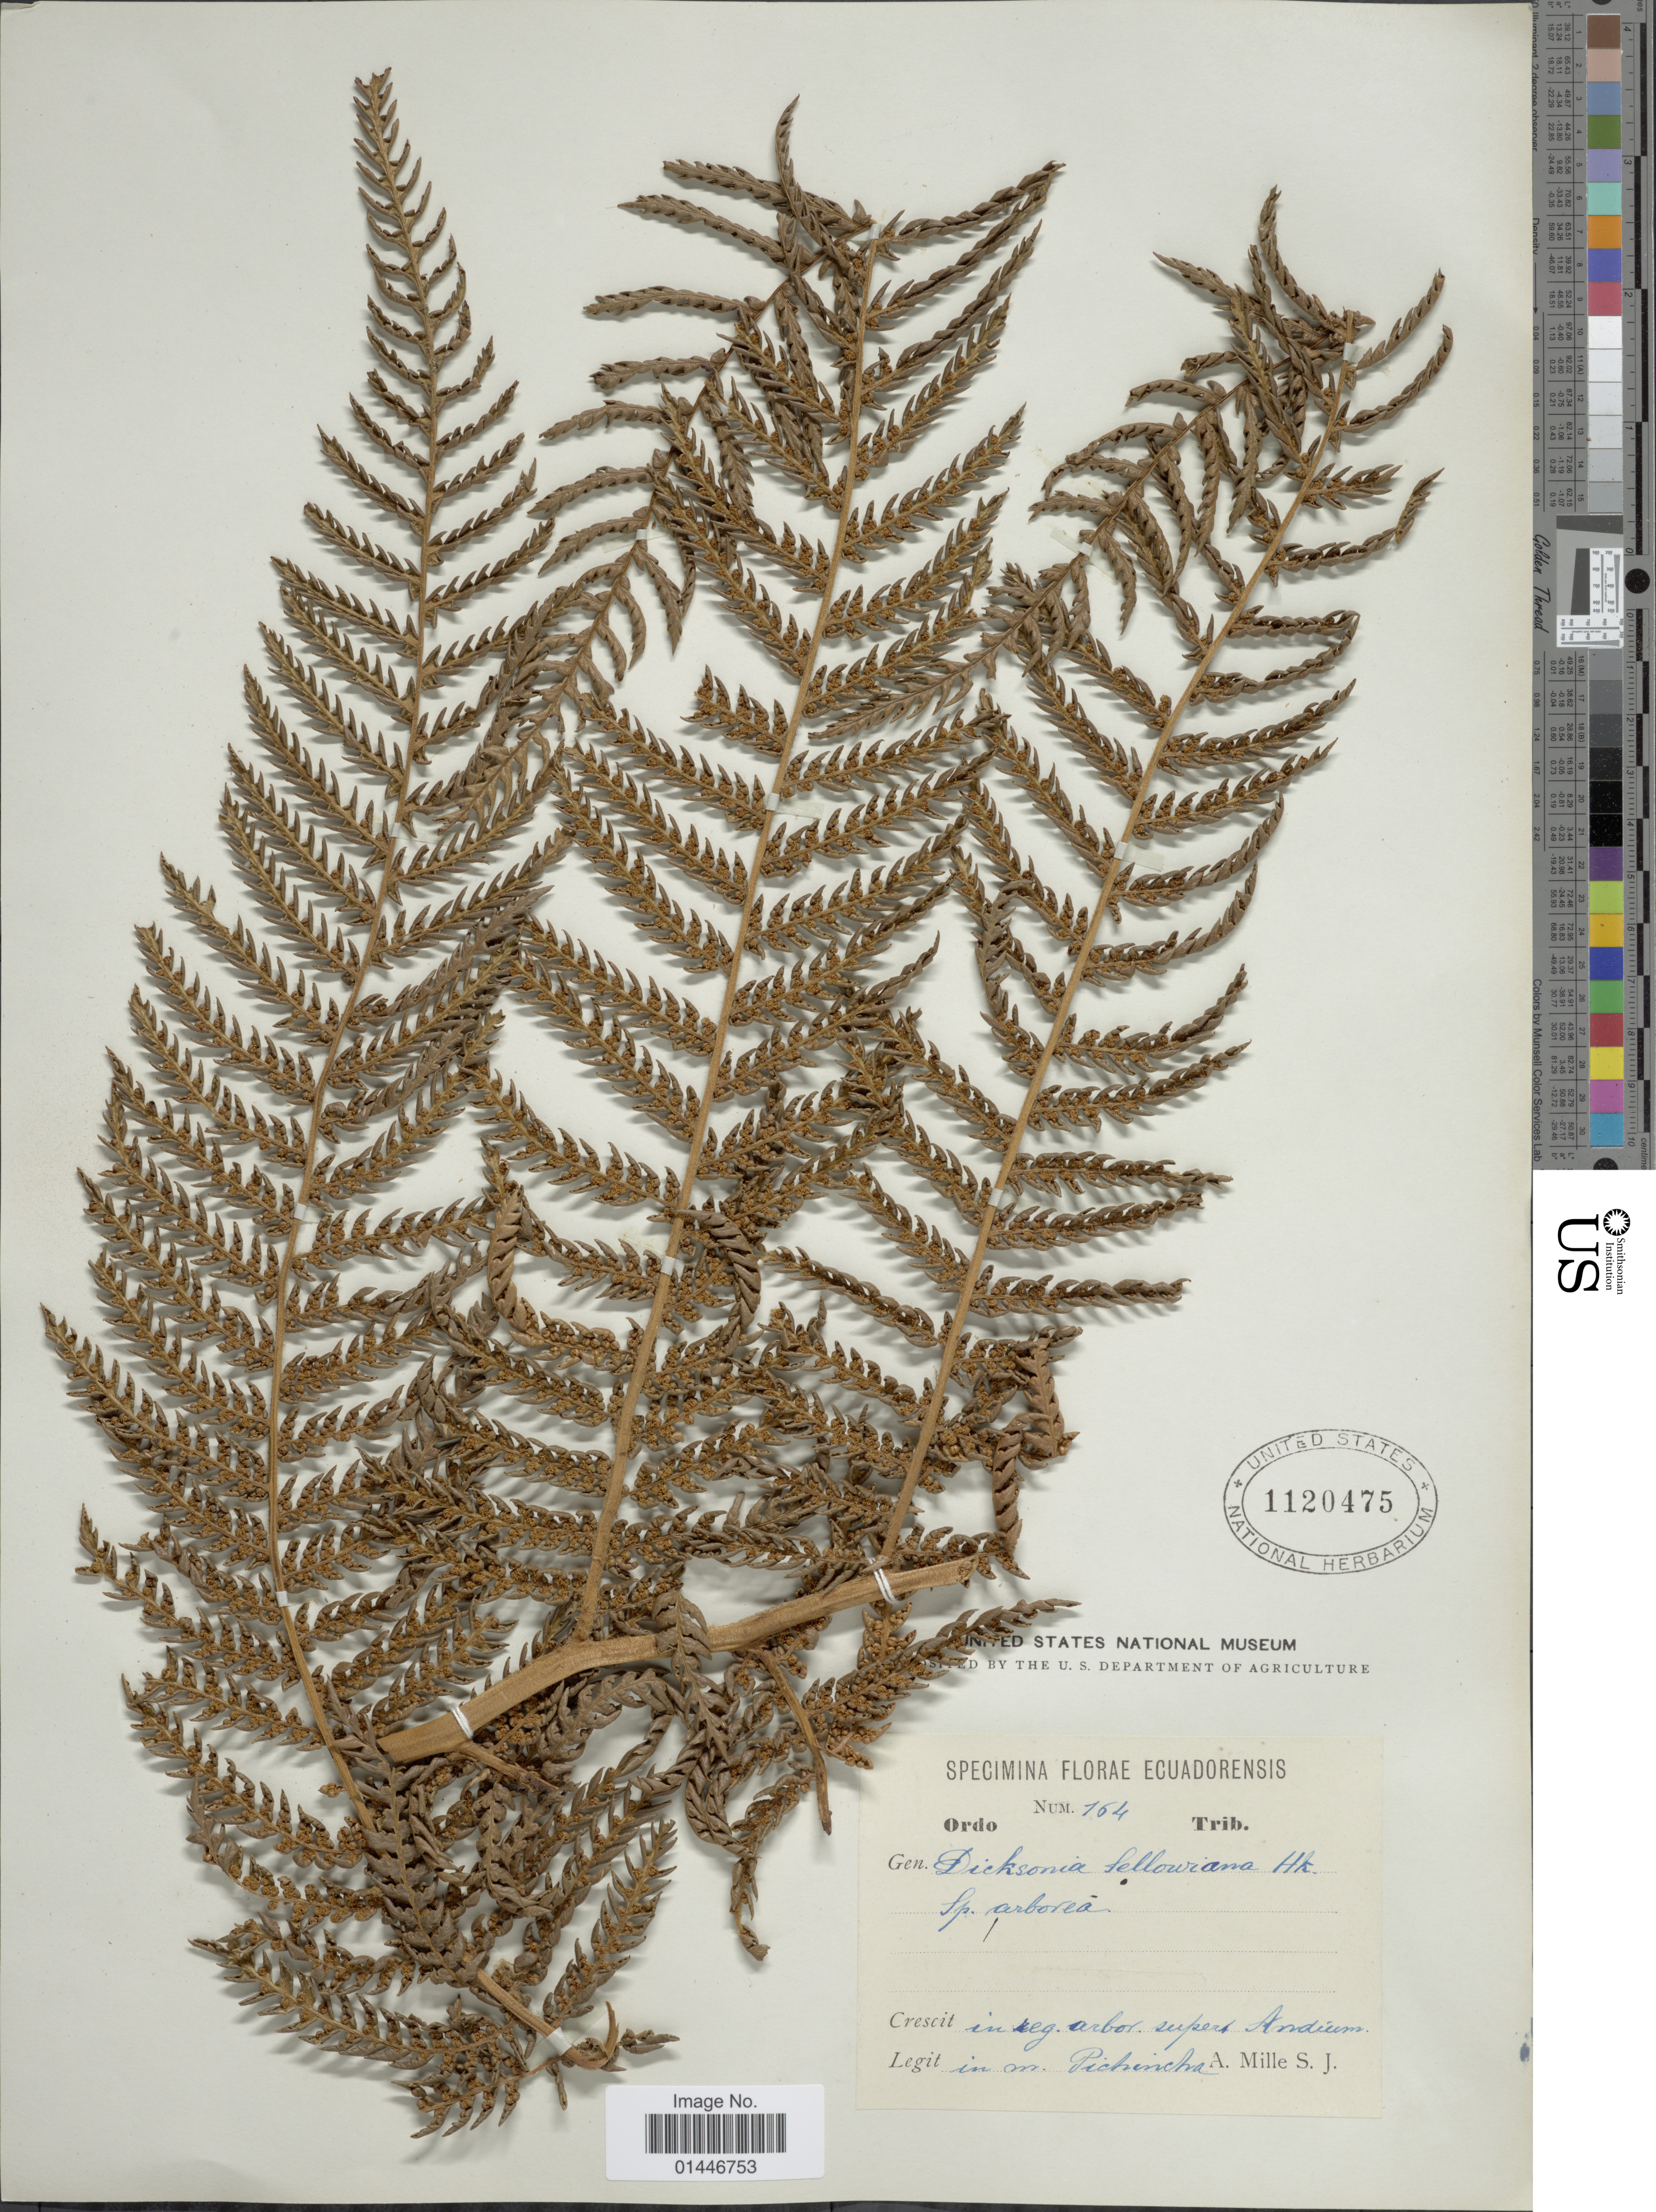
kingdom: Plantae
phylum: Tracheophyta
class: Polypodiopsida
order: Cyatheales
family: Dicksoniaceae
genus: Dicksonia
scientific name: Dicksonia karsteniana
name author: Klotzsch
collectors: A. Mille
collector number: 164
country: Ecuador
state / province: Pichincha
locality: Super Andium, m. Pichincha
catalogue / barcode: US 1120475